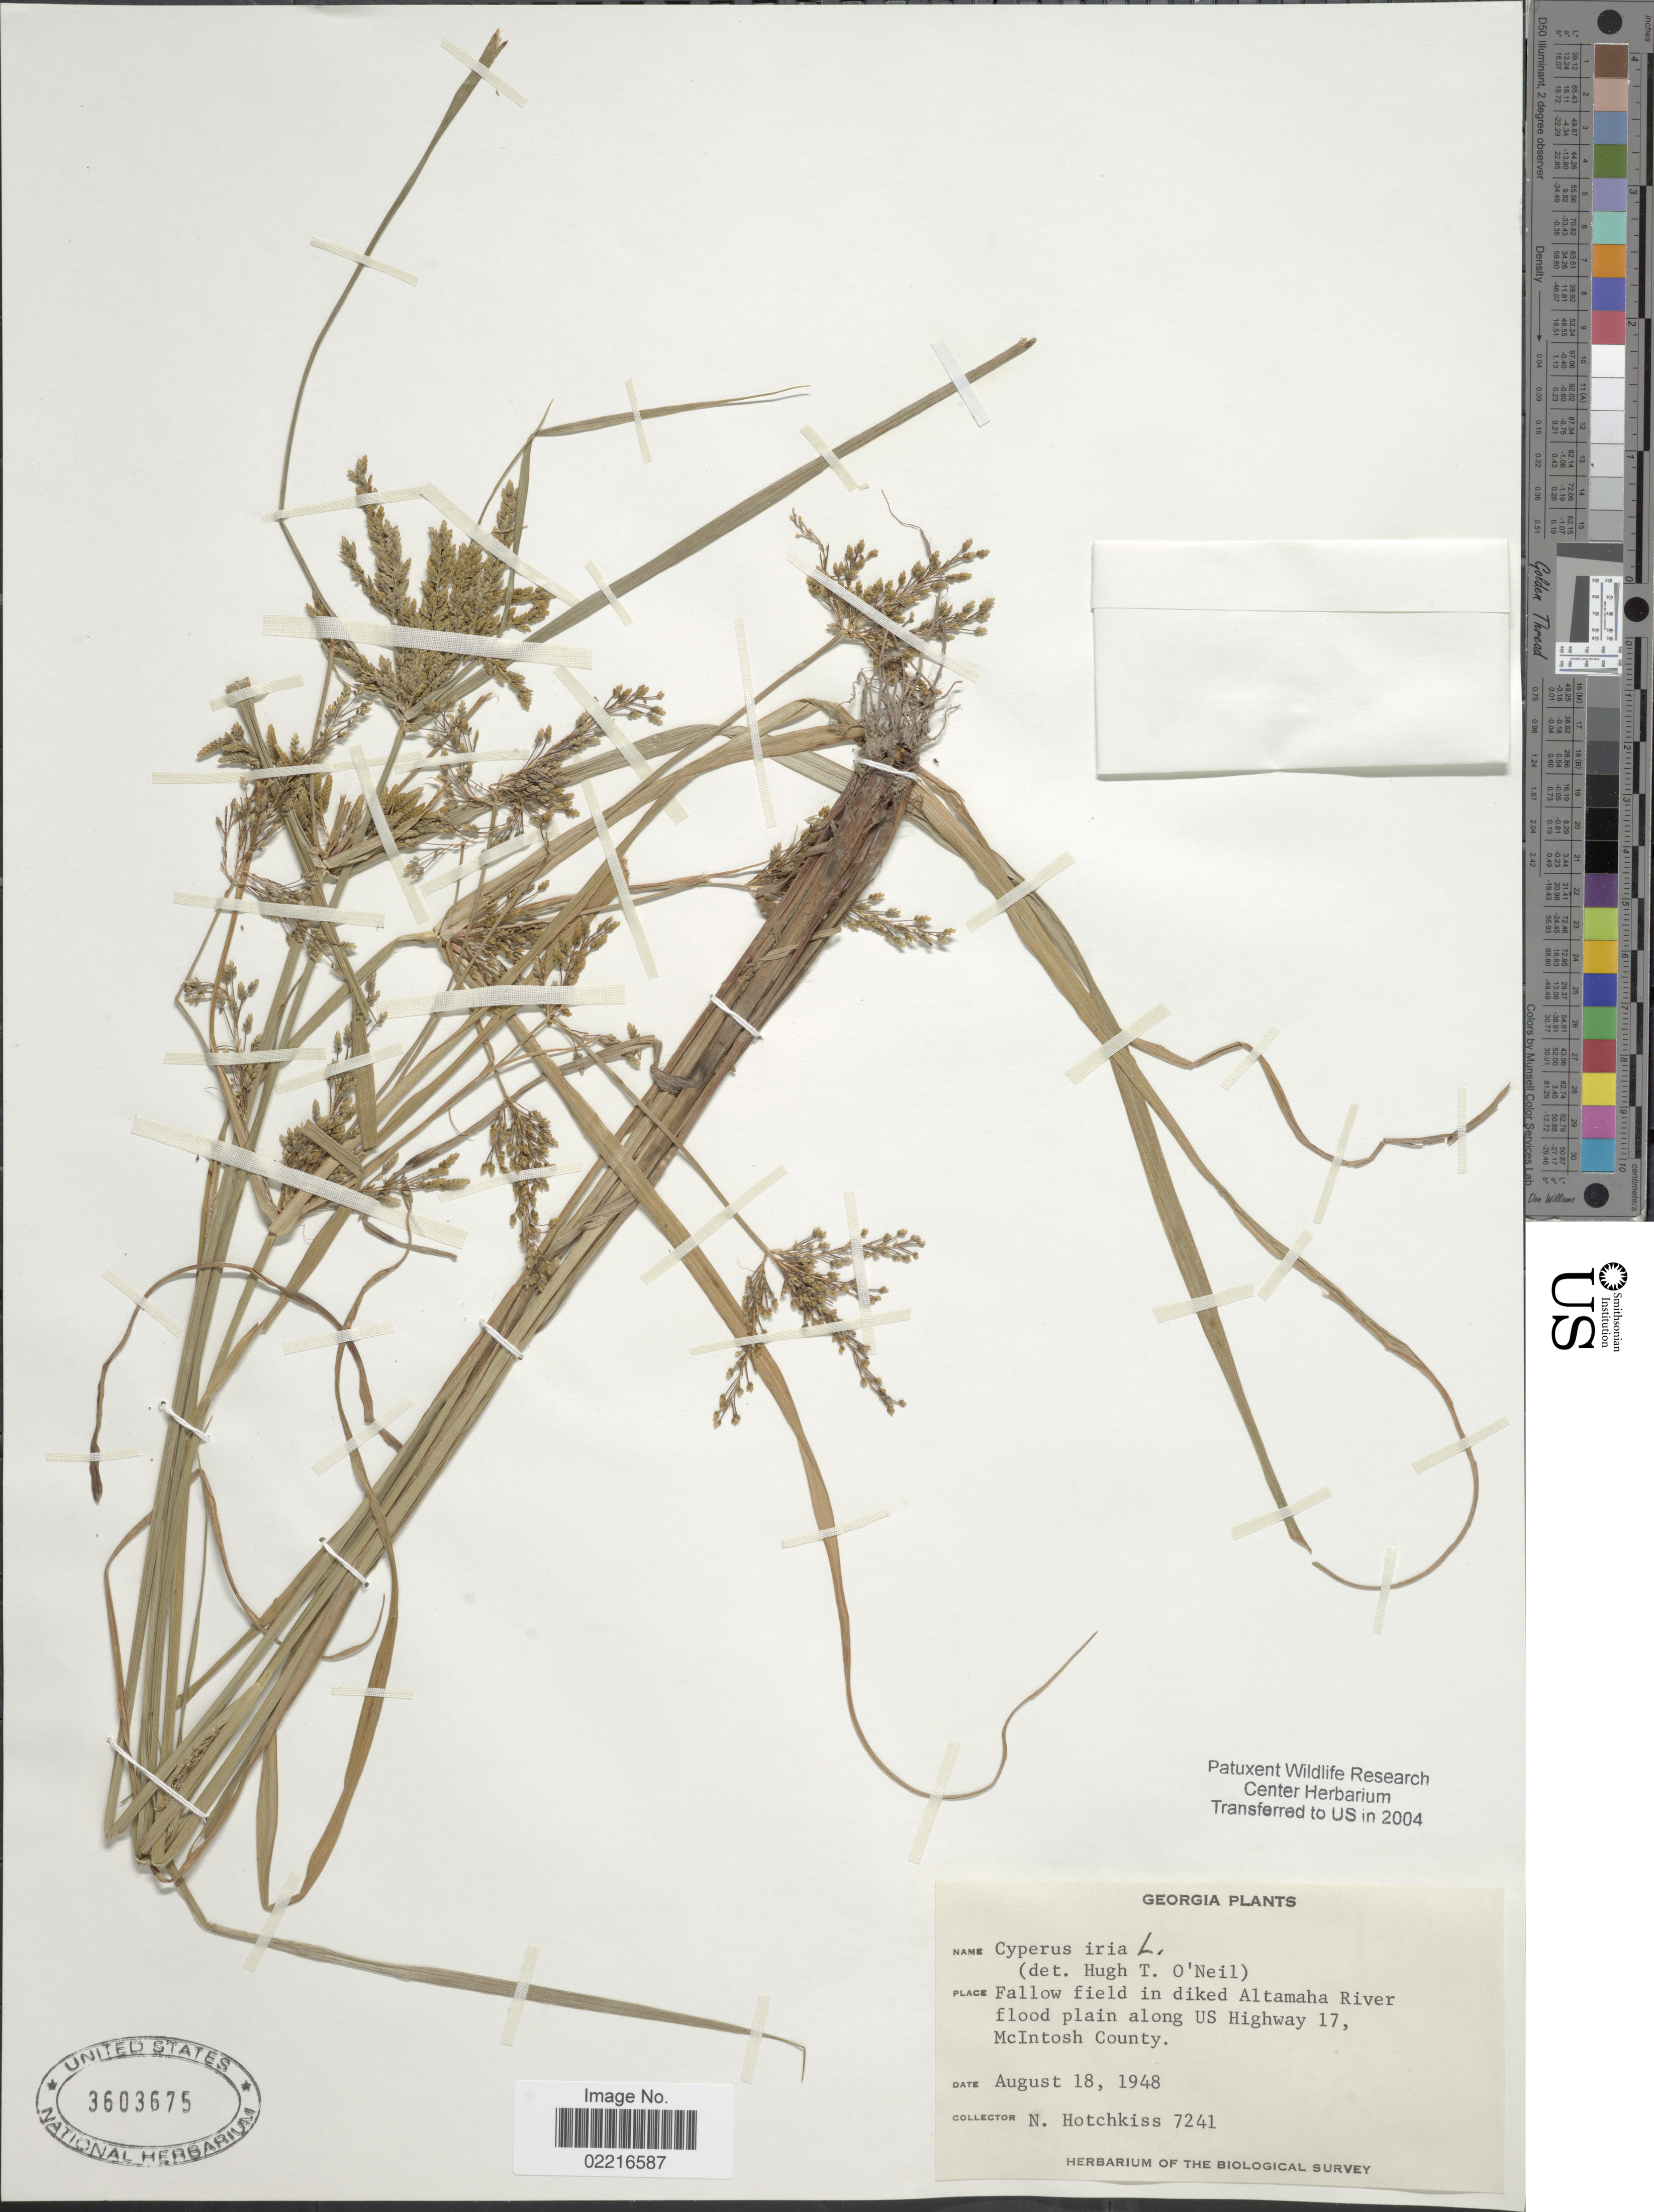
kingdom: Plantae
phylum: Tracheophyta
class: Liliopsida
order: Poales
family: Cyperaceae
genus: Cyperus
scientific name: Cyperus iria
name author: L.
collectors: N. Hotchkiss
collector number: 7241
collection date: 1948-08-18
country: United States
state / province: Georgia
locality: Altamaha River flood plain along US Highway 17, McIntosh County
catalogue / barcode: US 3603675